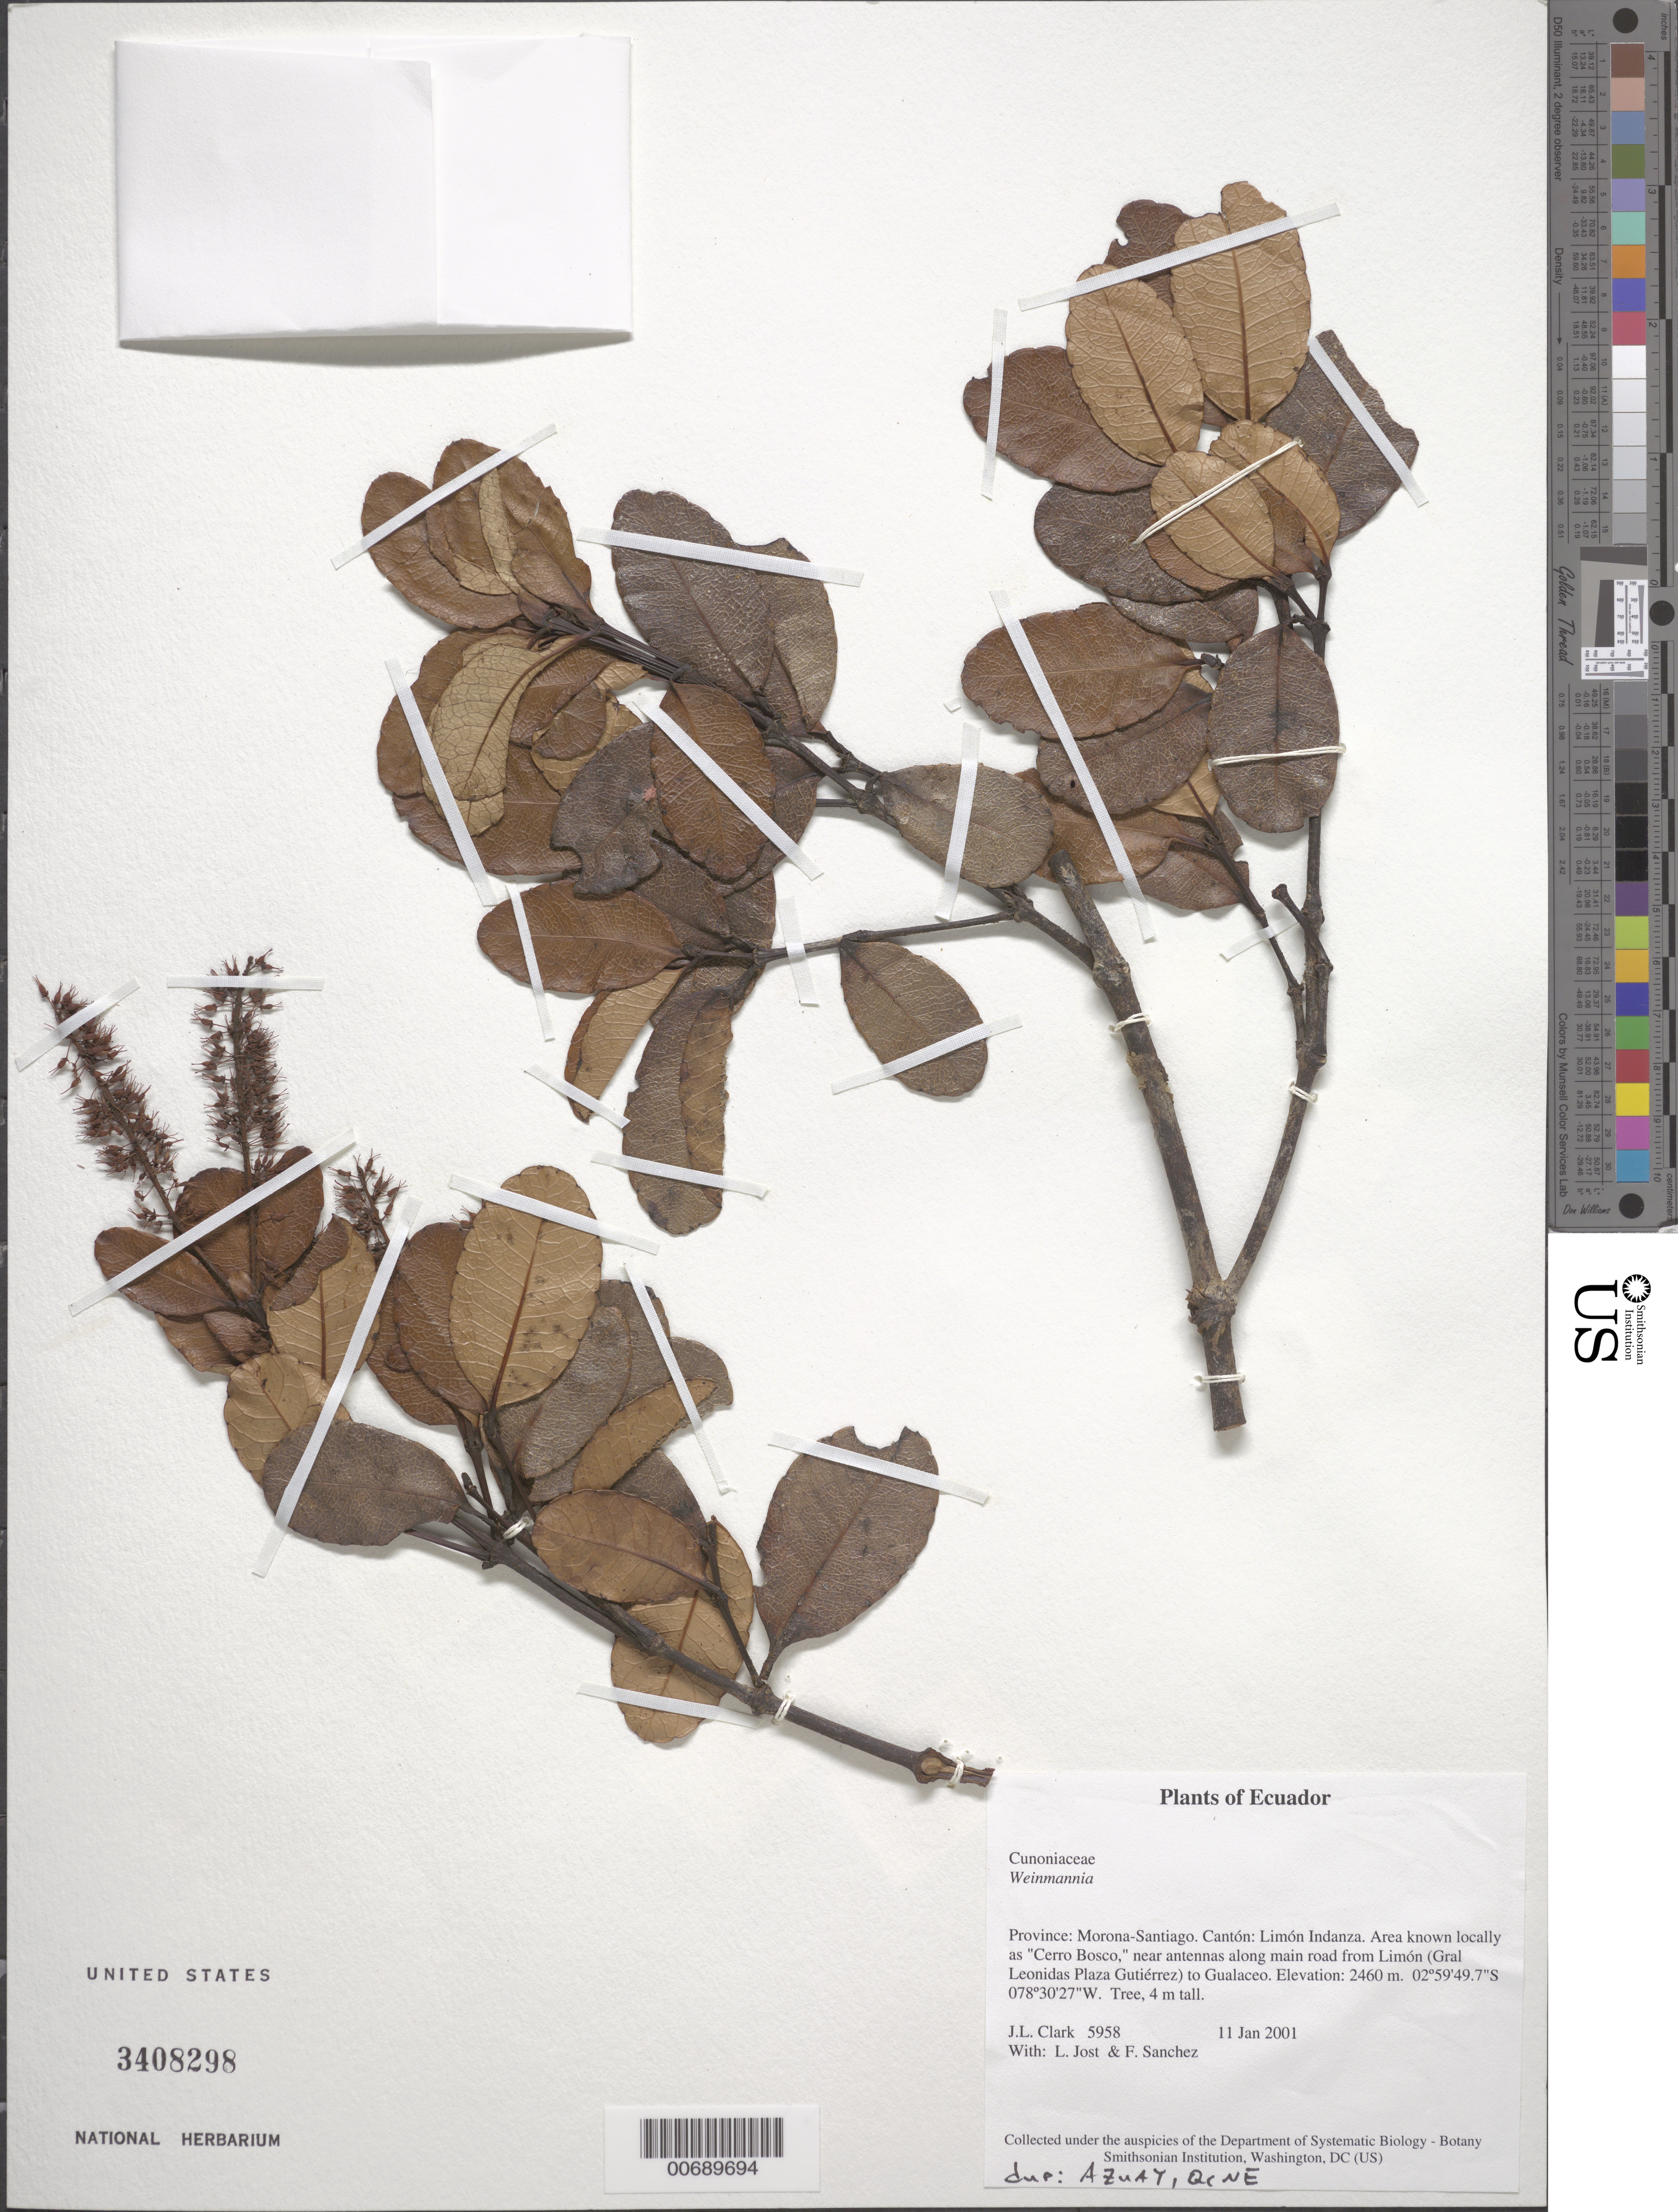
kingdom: Plantae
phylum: Tracheophyta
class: Magnoliopsida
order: Oxalidales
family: Cunoniaceae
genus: Weinmannia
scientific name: Weinmannia sp.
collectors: J. L. Clark, L. Jost & F. Sanchez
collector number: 5958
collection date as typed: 11 Jan 2001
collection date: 2001-01-11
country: Ecuador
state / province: Morona-Santiago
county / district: Limón Indanza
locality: Area known locally as "Cerro Bosco," near antennas along main road from Limón (Gral Leonidas Plaza Gutiérrez) to Gualaceo.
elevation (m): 2460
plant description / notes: AZUAY, QCNE, US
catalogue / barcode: US 3408298